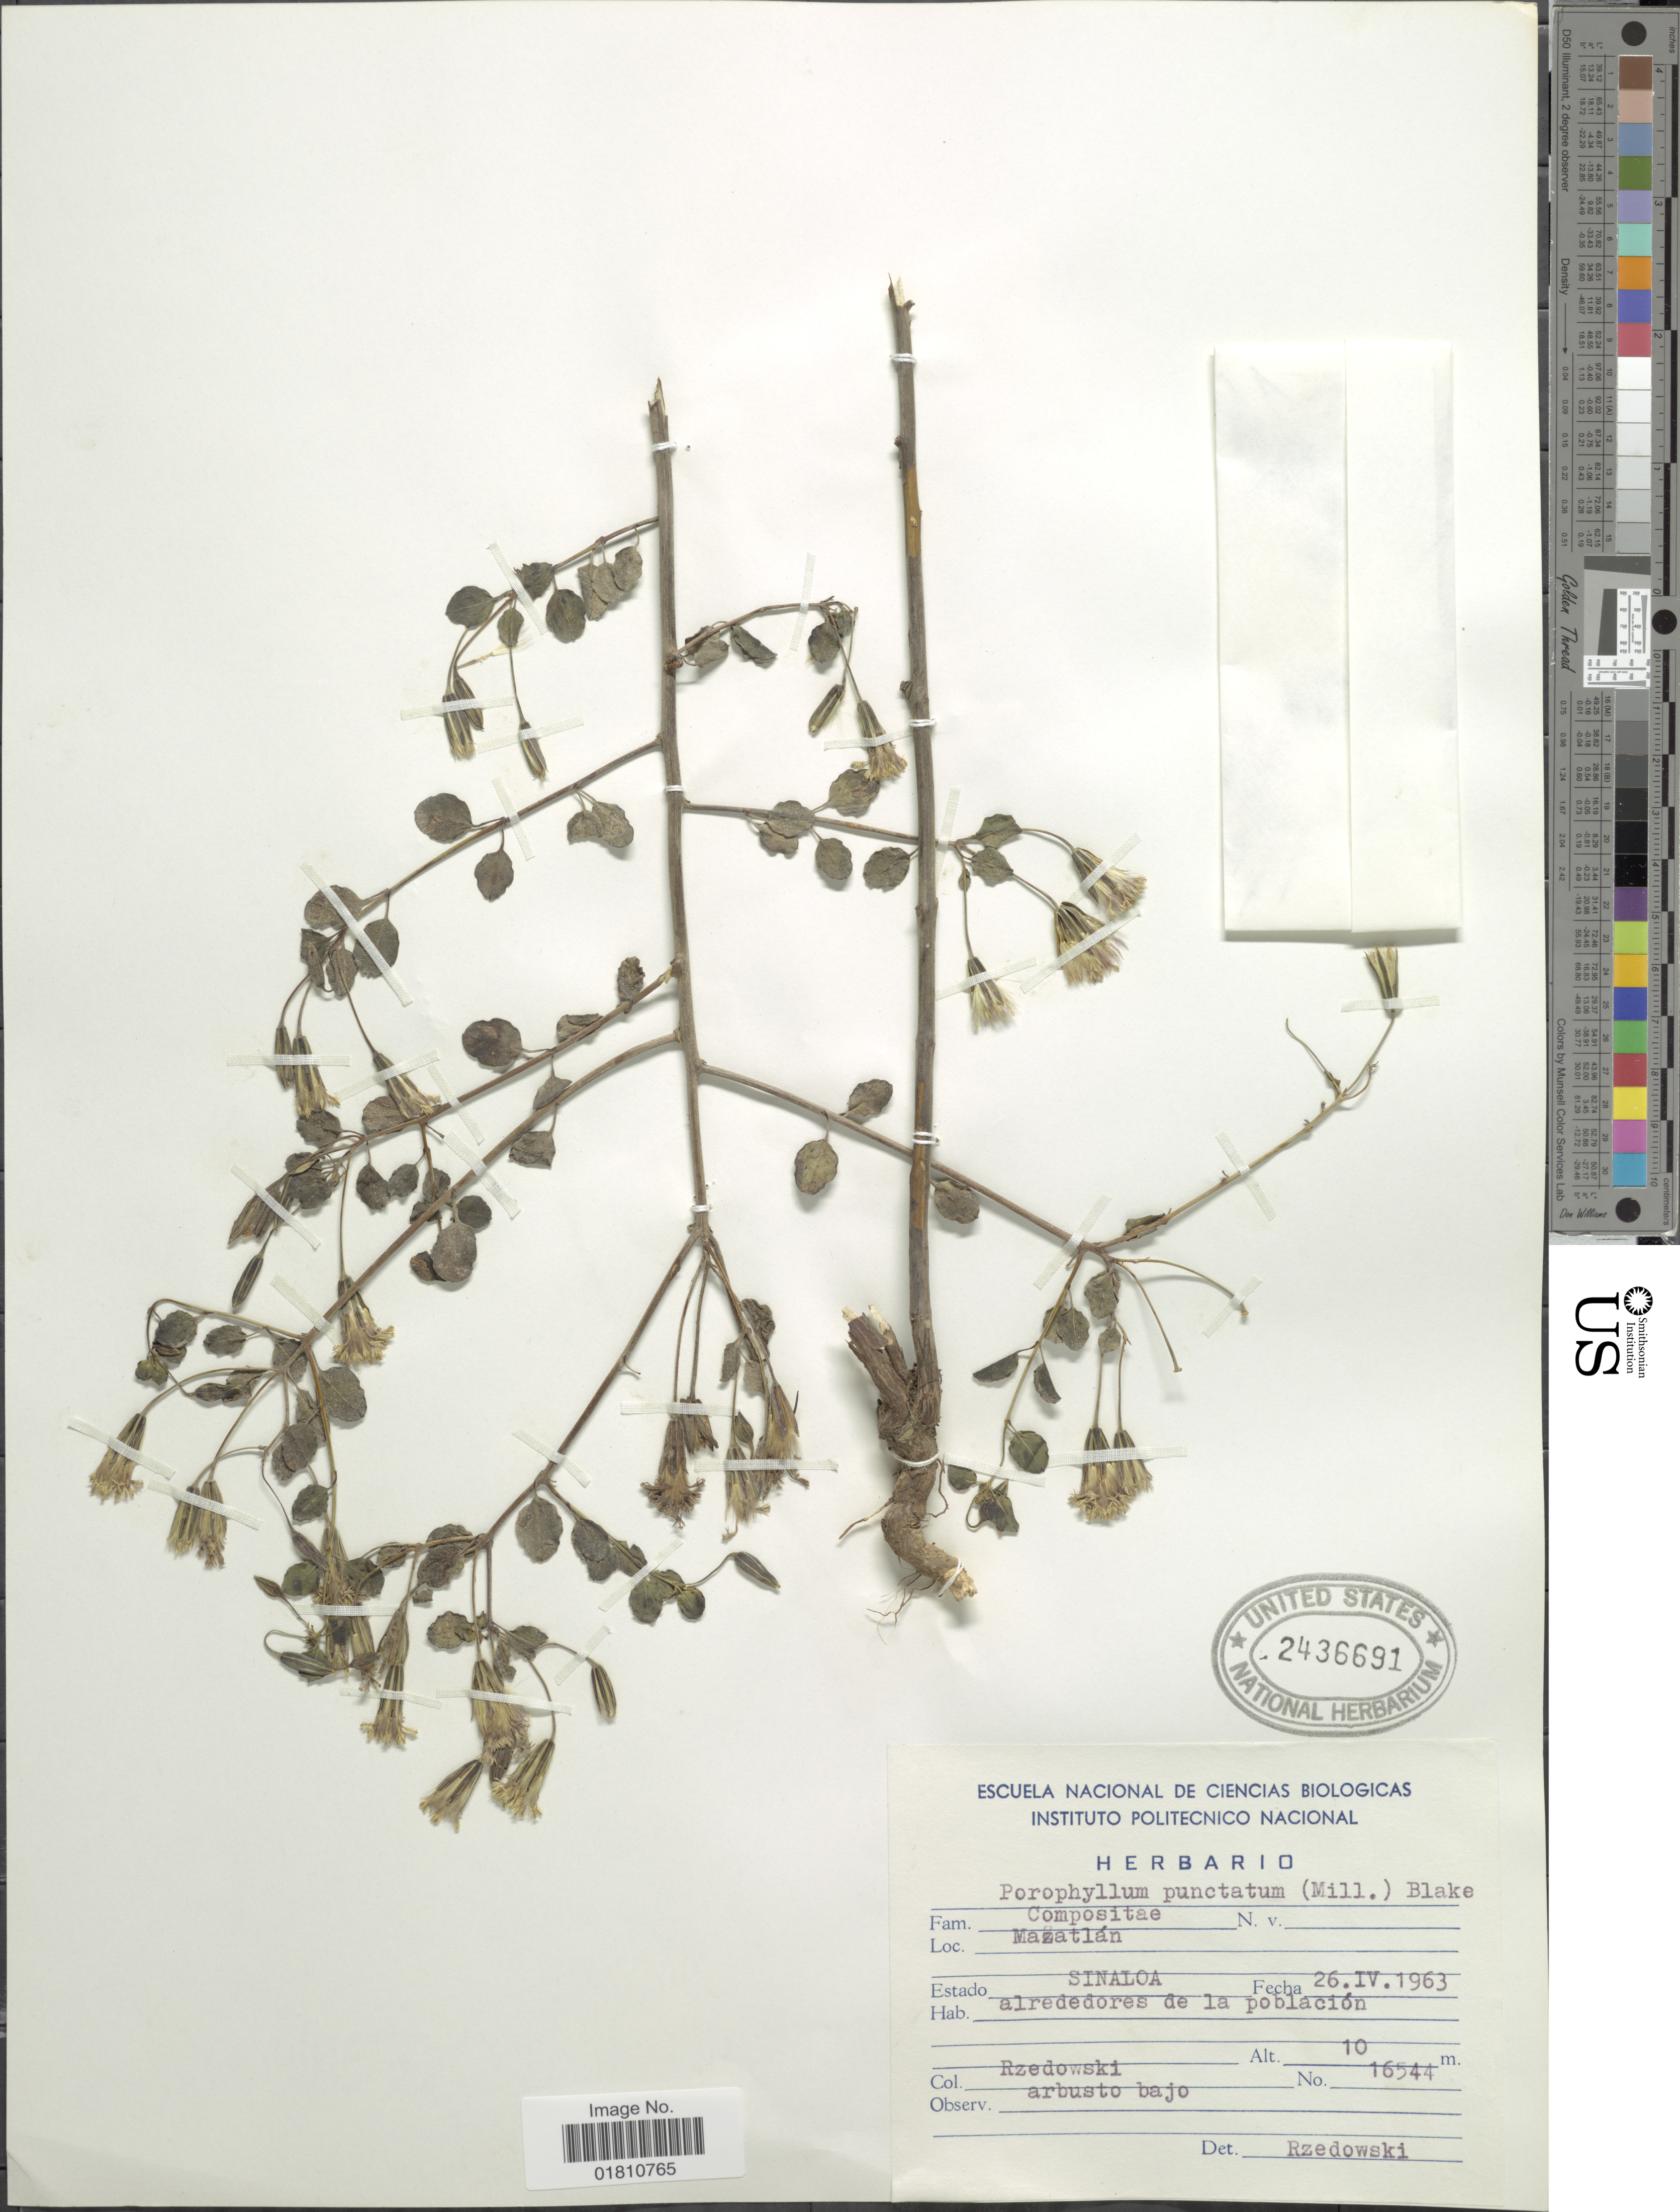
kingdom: Plantae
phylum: Tracheophyta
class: Magnoliopsida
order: Asterales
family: Asteraceae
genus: Porophyllum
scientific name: Porophyllum punctatum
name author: (Mill.) S.F. Blake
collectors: Rzedowski, --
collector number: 16544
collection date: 1963-04-26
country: Mexico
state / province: Sinaloa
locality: Mazatlan, alrededores de la poblacion.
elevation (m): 10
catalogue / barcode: US 2436691